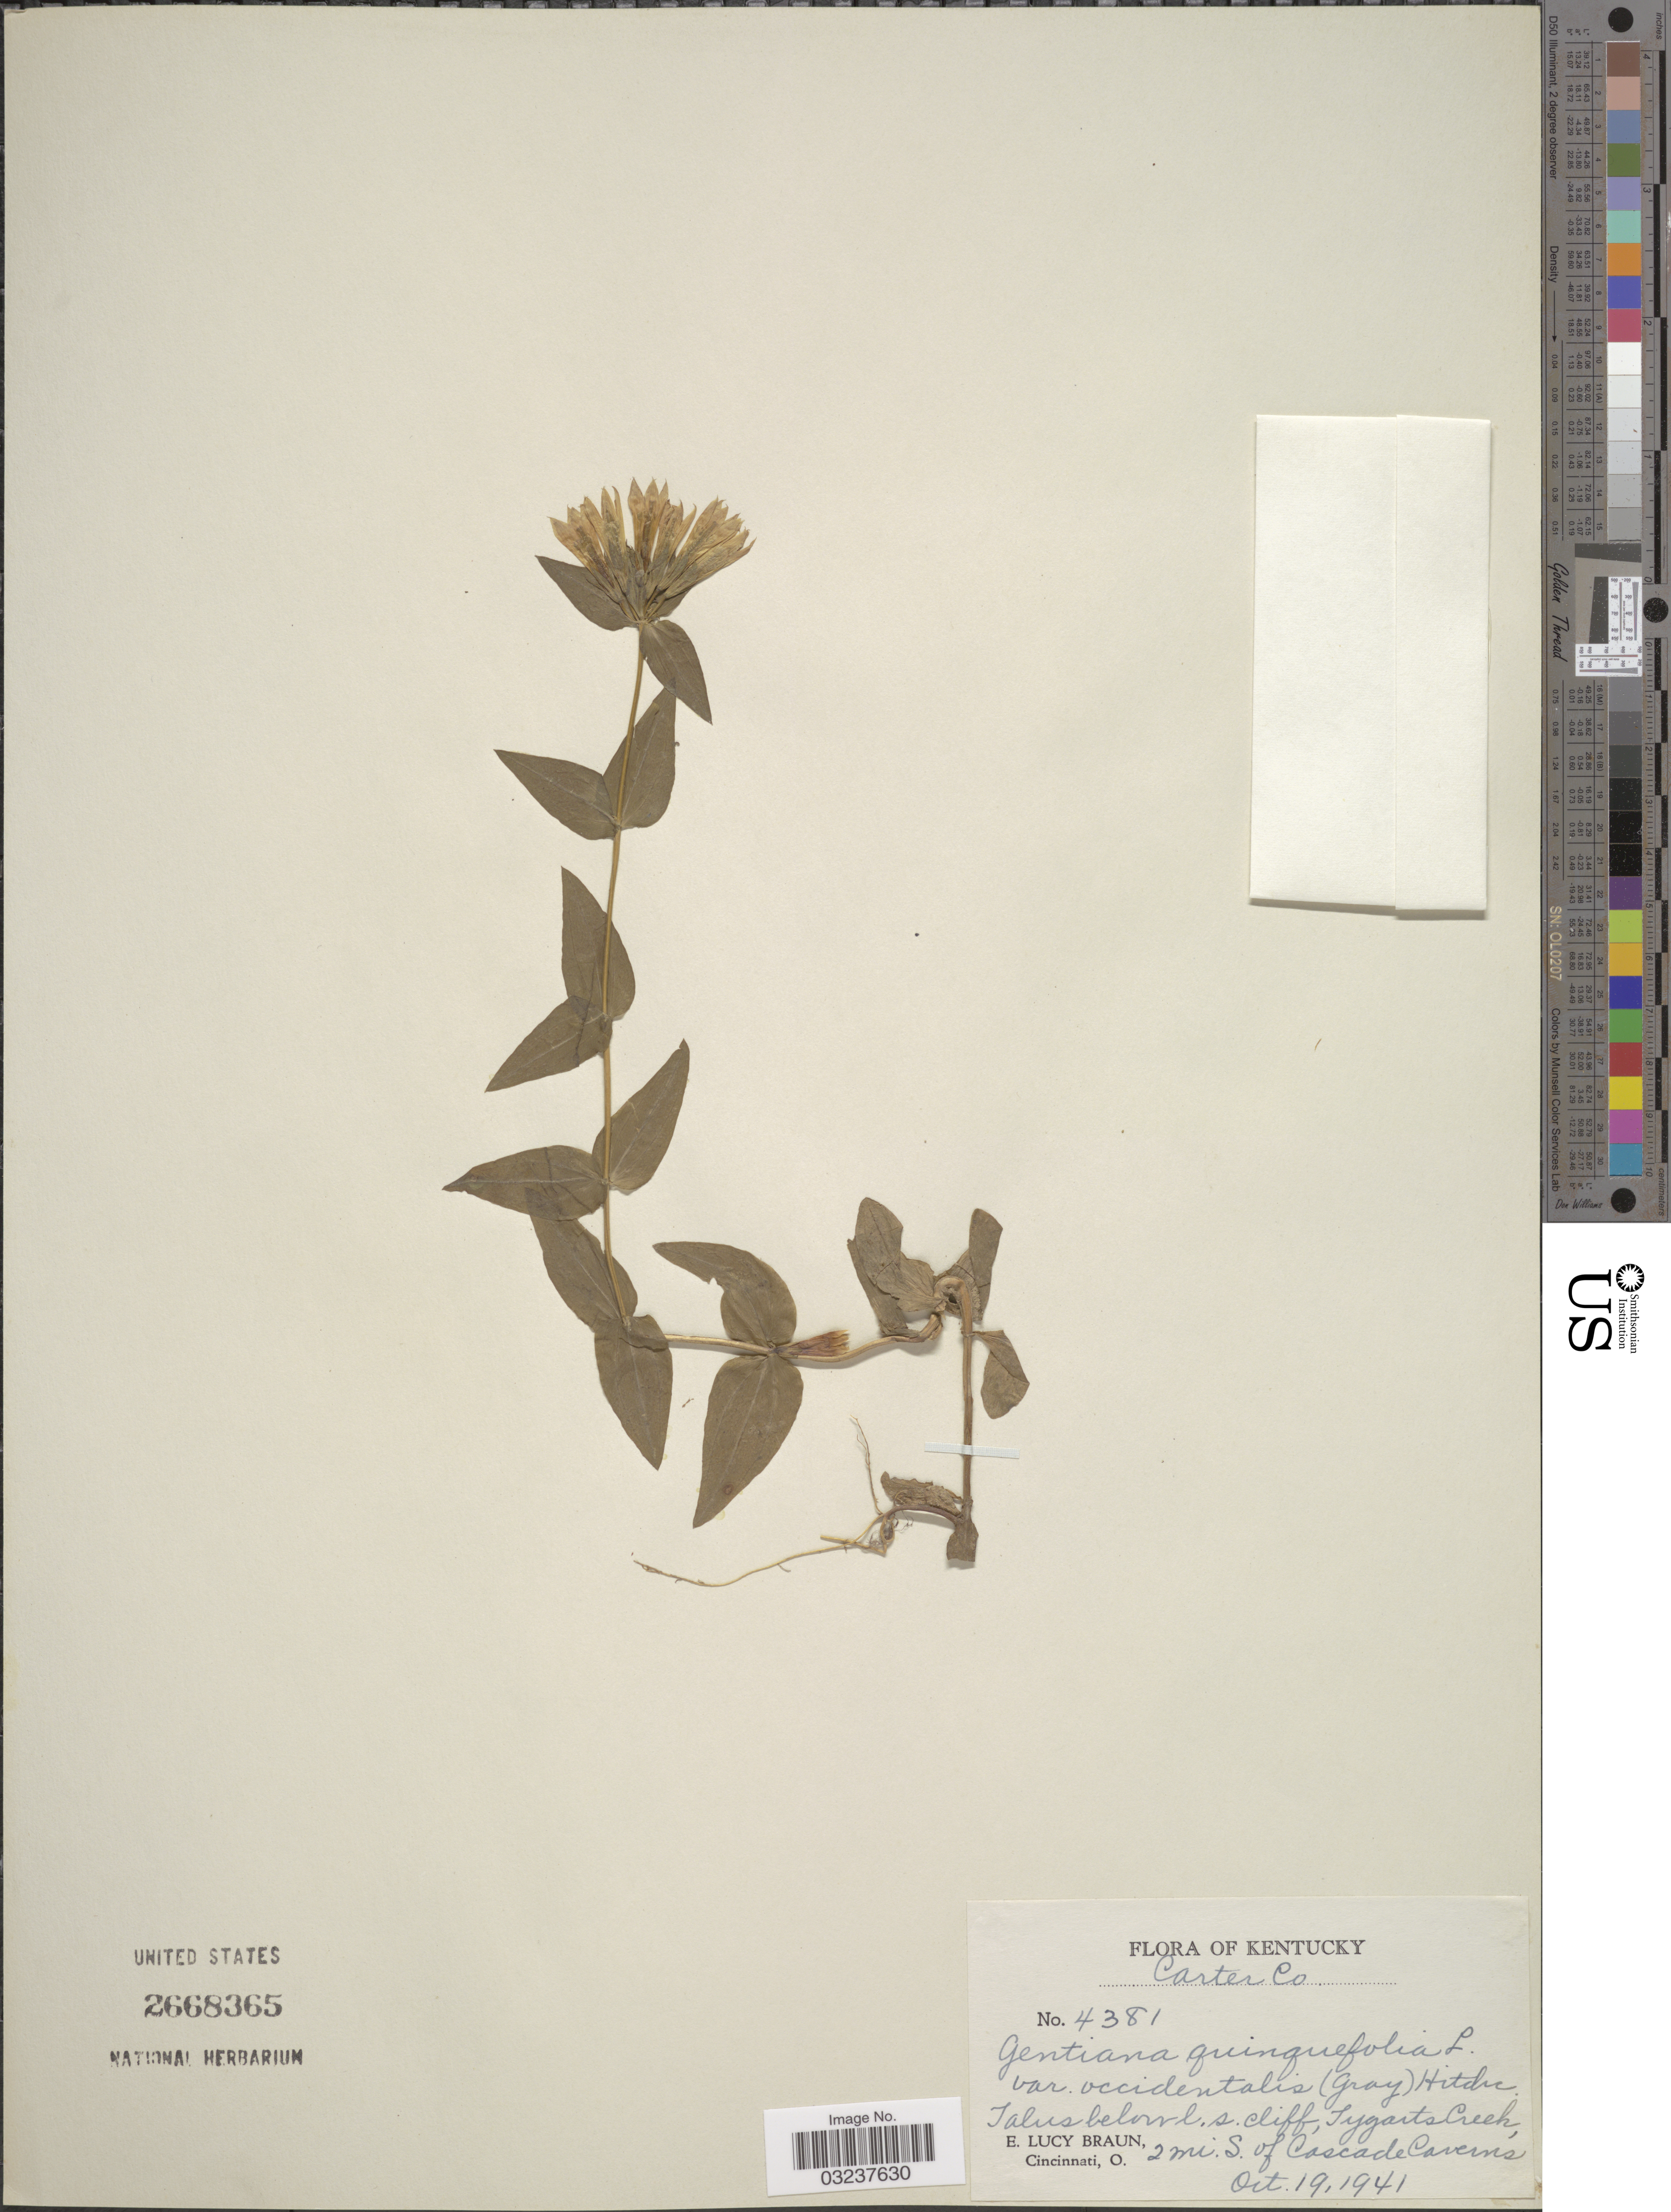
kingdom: Plantae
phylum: Tracheophyta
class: Magnoliopsida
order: Gentianales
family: Gentianaceae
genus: Gentianella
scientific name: Gentianella quinquefolia subsp. occidentalis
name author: (A. Gray) J.M. Gillett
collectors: E. Braun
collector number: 4381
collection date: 1941-10-19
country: United States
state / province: Kentucky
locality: Carter Co., Talus below e.s. cliff, Tygarts Creek, 2 mi. S. of Cascade Caverns.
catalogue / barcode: US 2668365